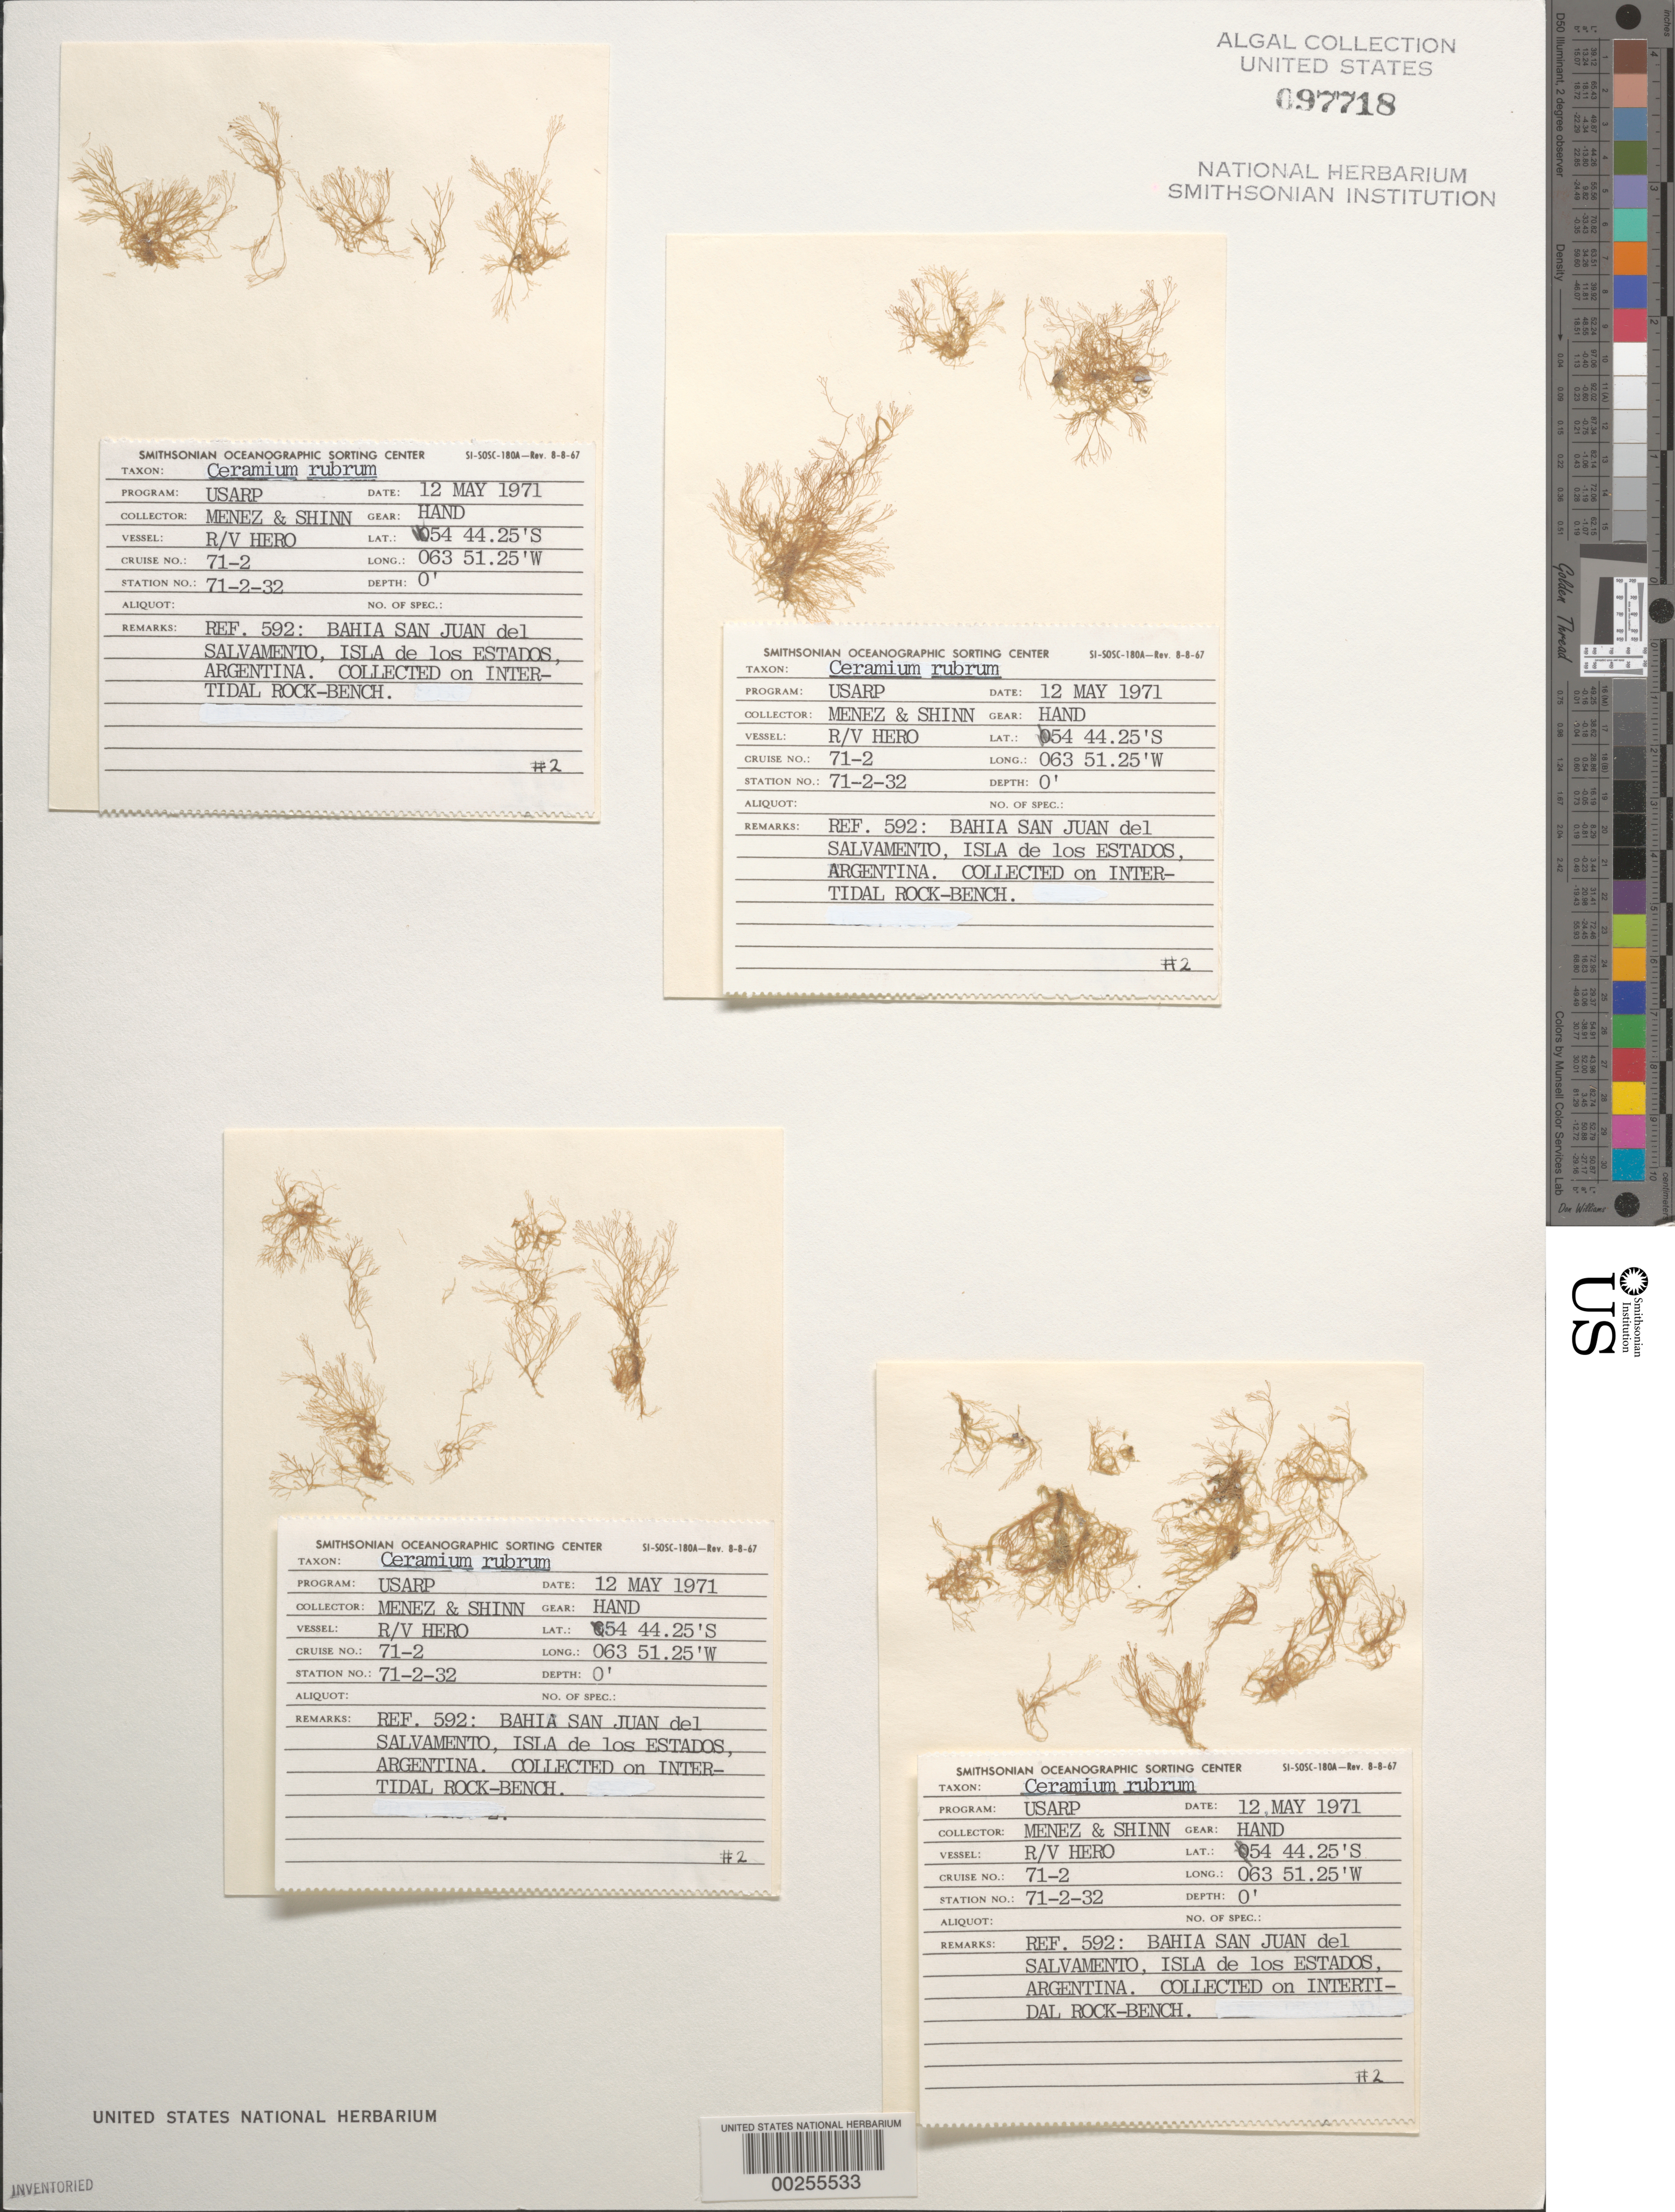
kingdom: Plantae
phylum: Rhodophyta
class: Florideophyceae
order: Ceramiales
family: Ceramiaceae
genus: Ceramium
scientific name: Ceramium rubrum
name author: C. Agardh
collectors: Meñez & -. Shinn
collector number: Station 71-2-32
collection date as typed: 12 May 1971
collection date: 1971-05-12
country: Argentina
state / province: Tierra del Fuego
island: Isla de los Estados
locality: Bahia San Juan del Salvamento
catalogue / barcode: US 97718